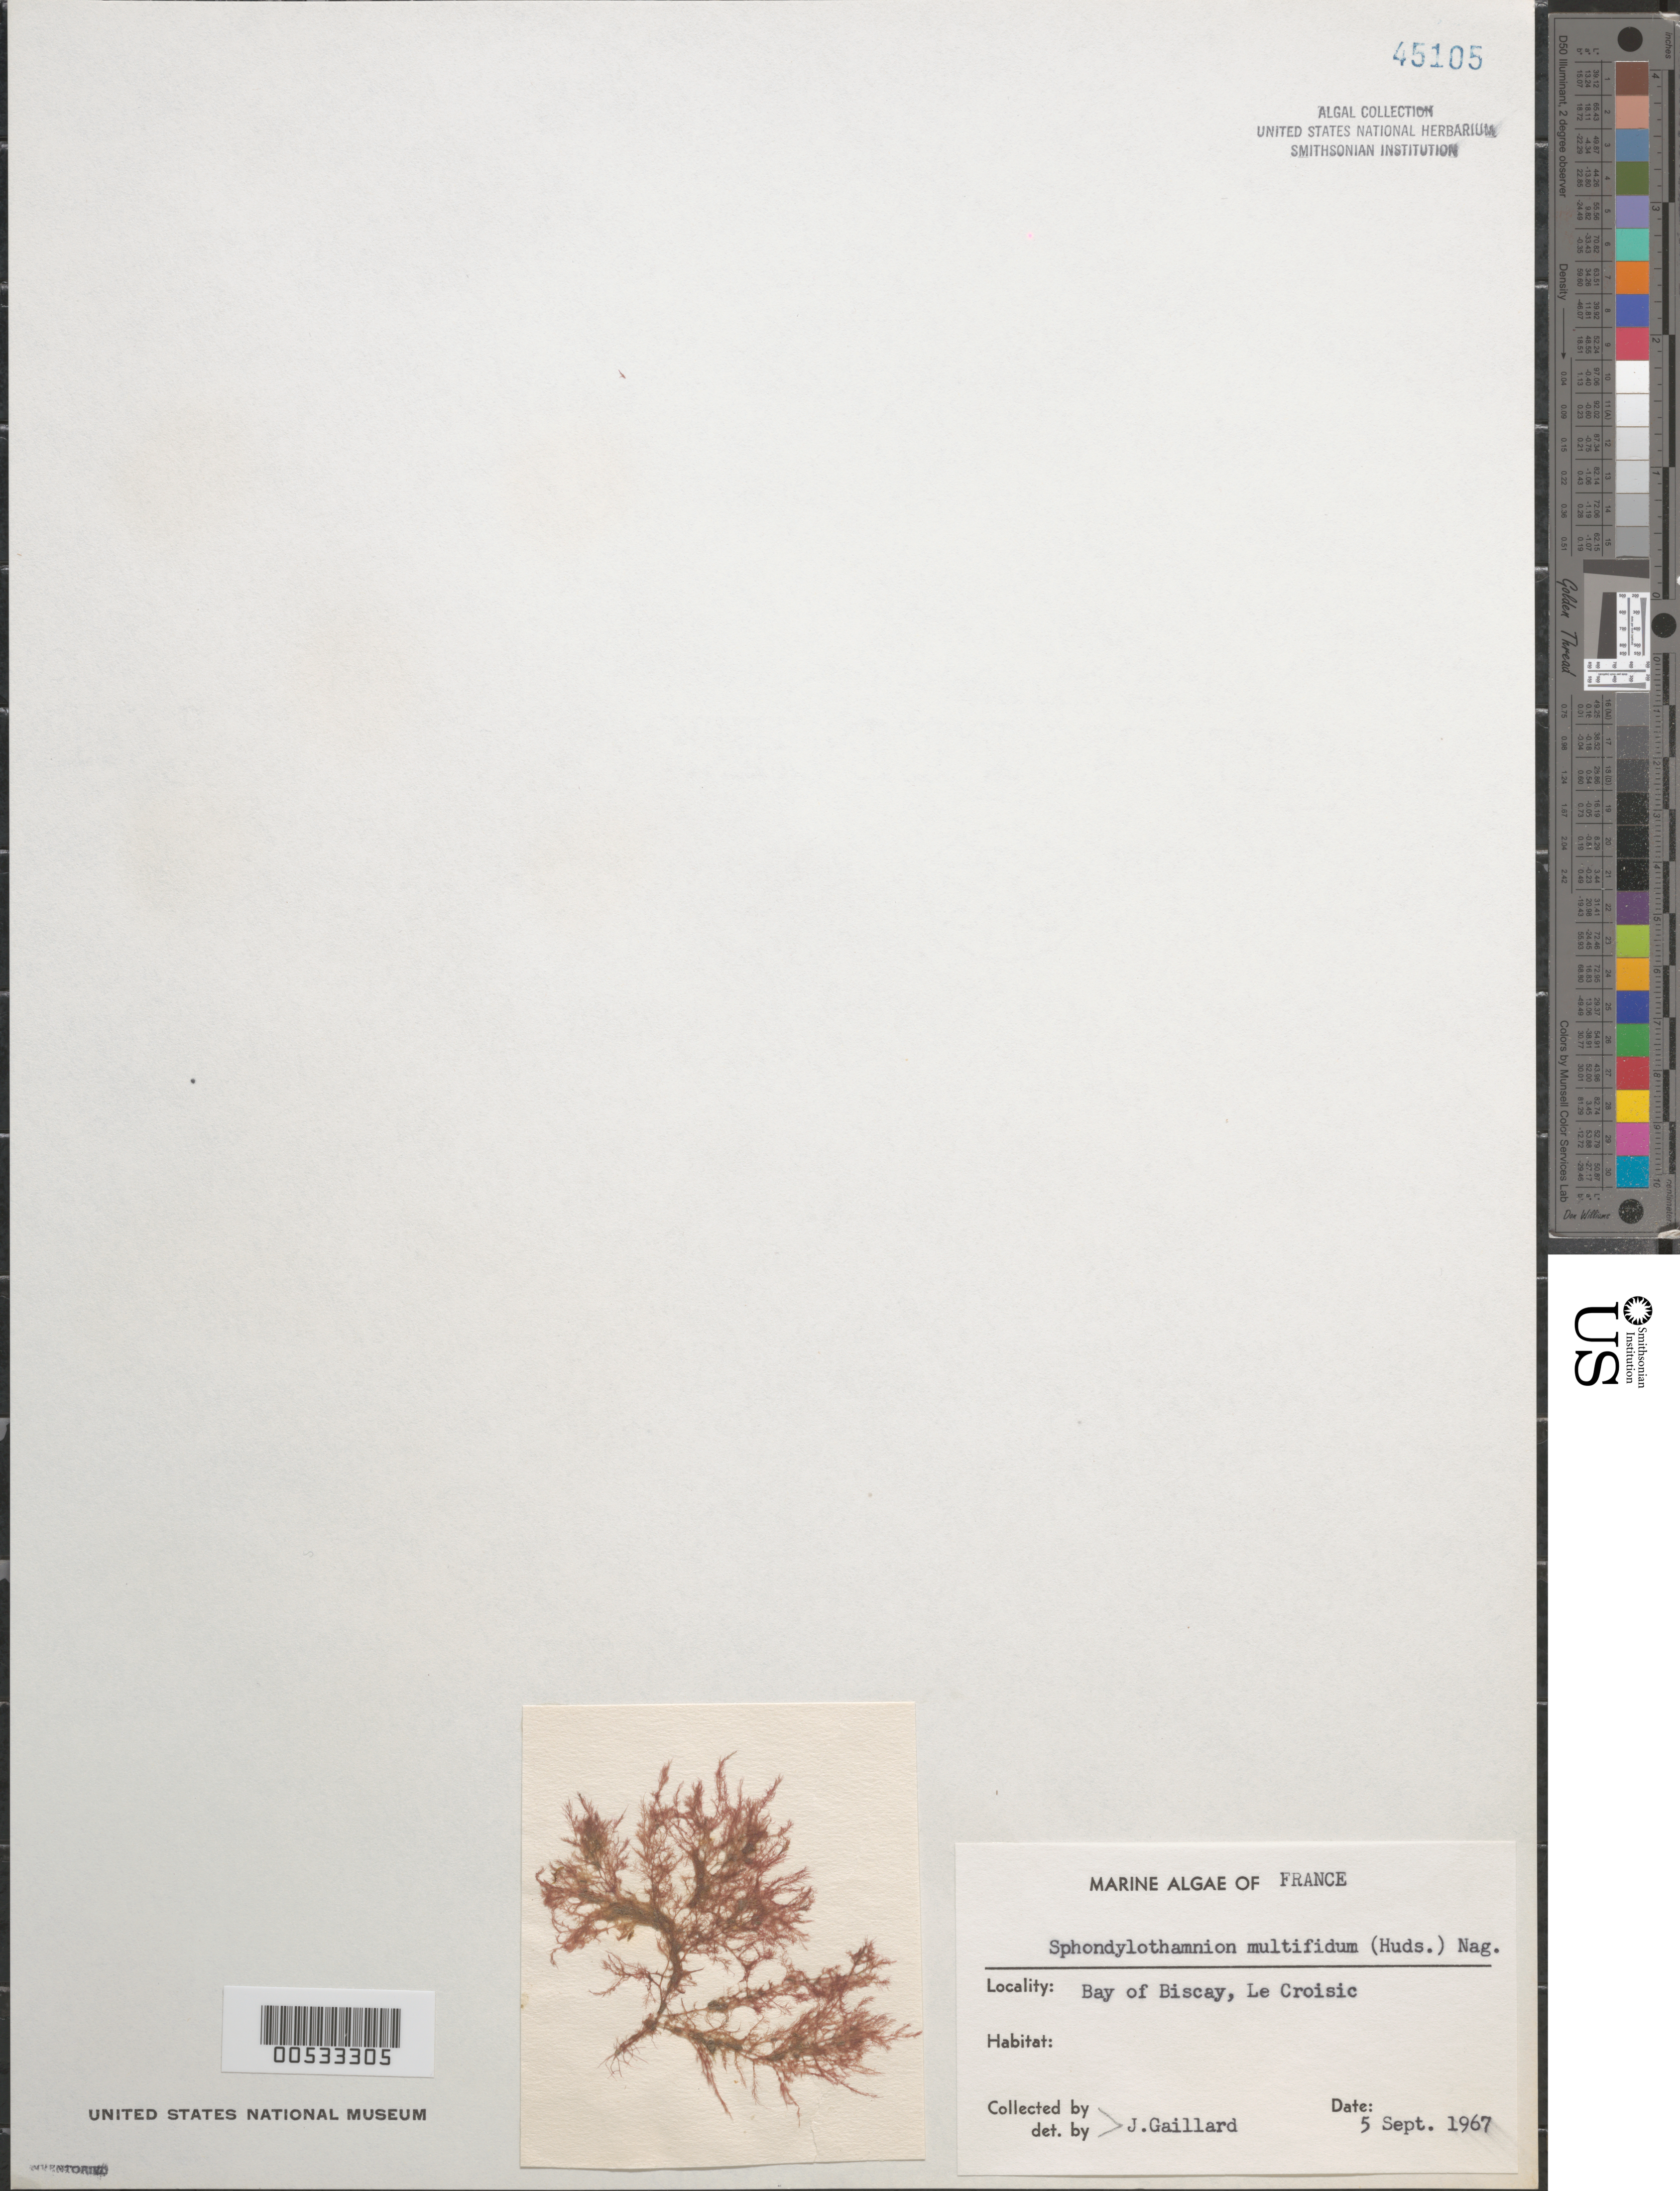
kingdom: Plantae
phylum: Rhodophyta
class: Florideophyceae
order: Ceramiales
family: Wrangeliaceae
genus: Sphondylothamnion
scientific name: Sphondylothamnion multifidum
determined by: Gaillard, J.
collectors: J. Gaillard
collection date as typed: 05 Sep 1967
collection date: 1967-09-05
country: France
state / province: Pays de la Loire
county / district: Loire-Atlantique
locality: Bay of Biscay, Le Croisic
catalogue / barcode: US 45105